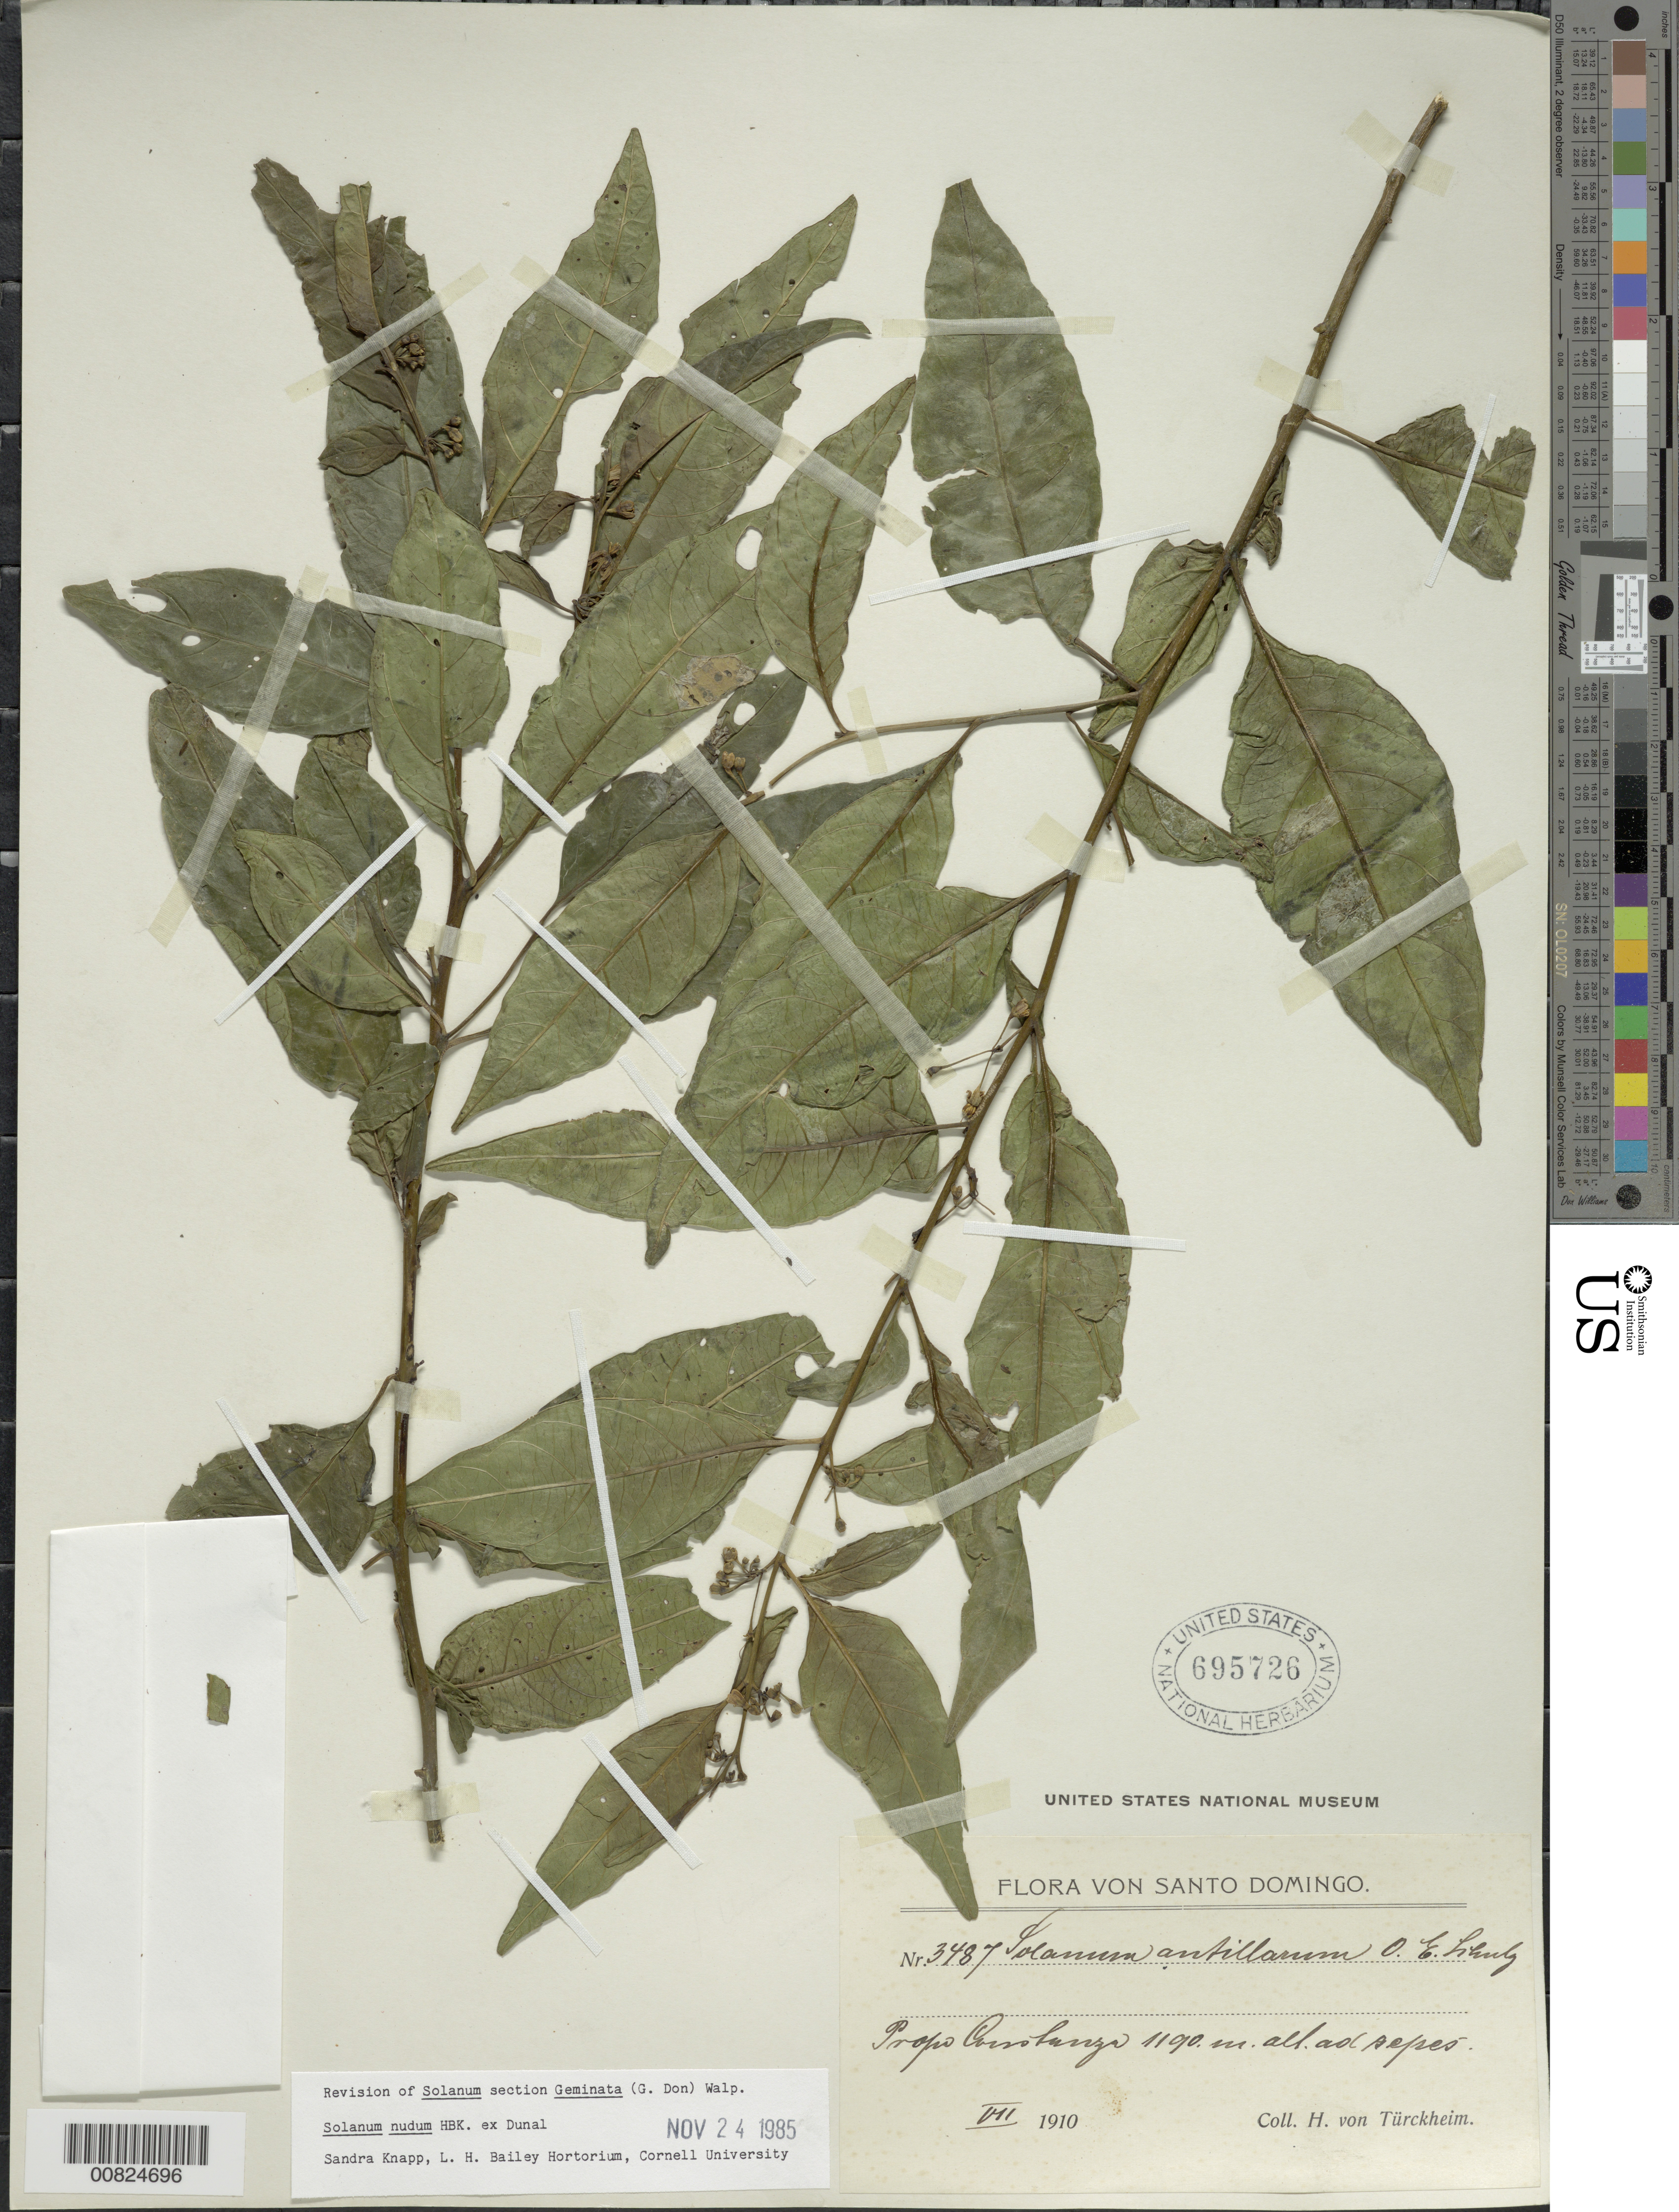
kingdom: Plantae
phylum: Tracheophyta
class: Magnoliopsida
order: Solanales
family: Solanaceae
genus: Solanum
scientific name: Solanum nudum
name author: Dunal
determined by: Knapp, S. D.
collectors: H. von Türckheim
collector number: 3487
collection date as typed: Jul 1910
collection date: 1910-07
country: Dominican Republic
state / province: La Vega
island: Hispaniola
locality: Constanza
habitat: " aol sepes"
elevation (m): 1190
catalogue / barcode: US 695726